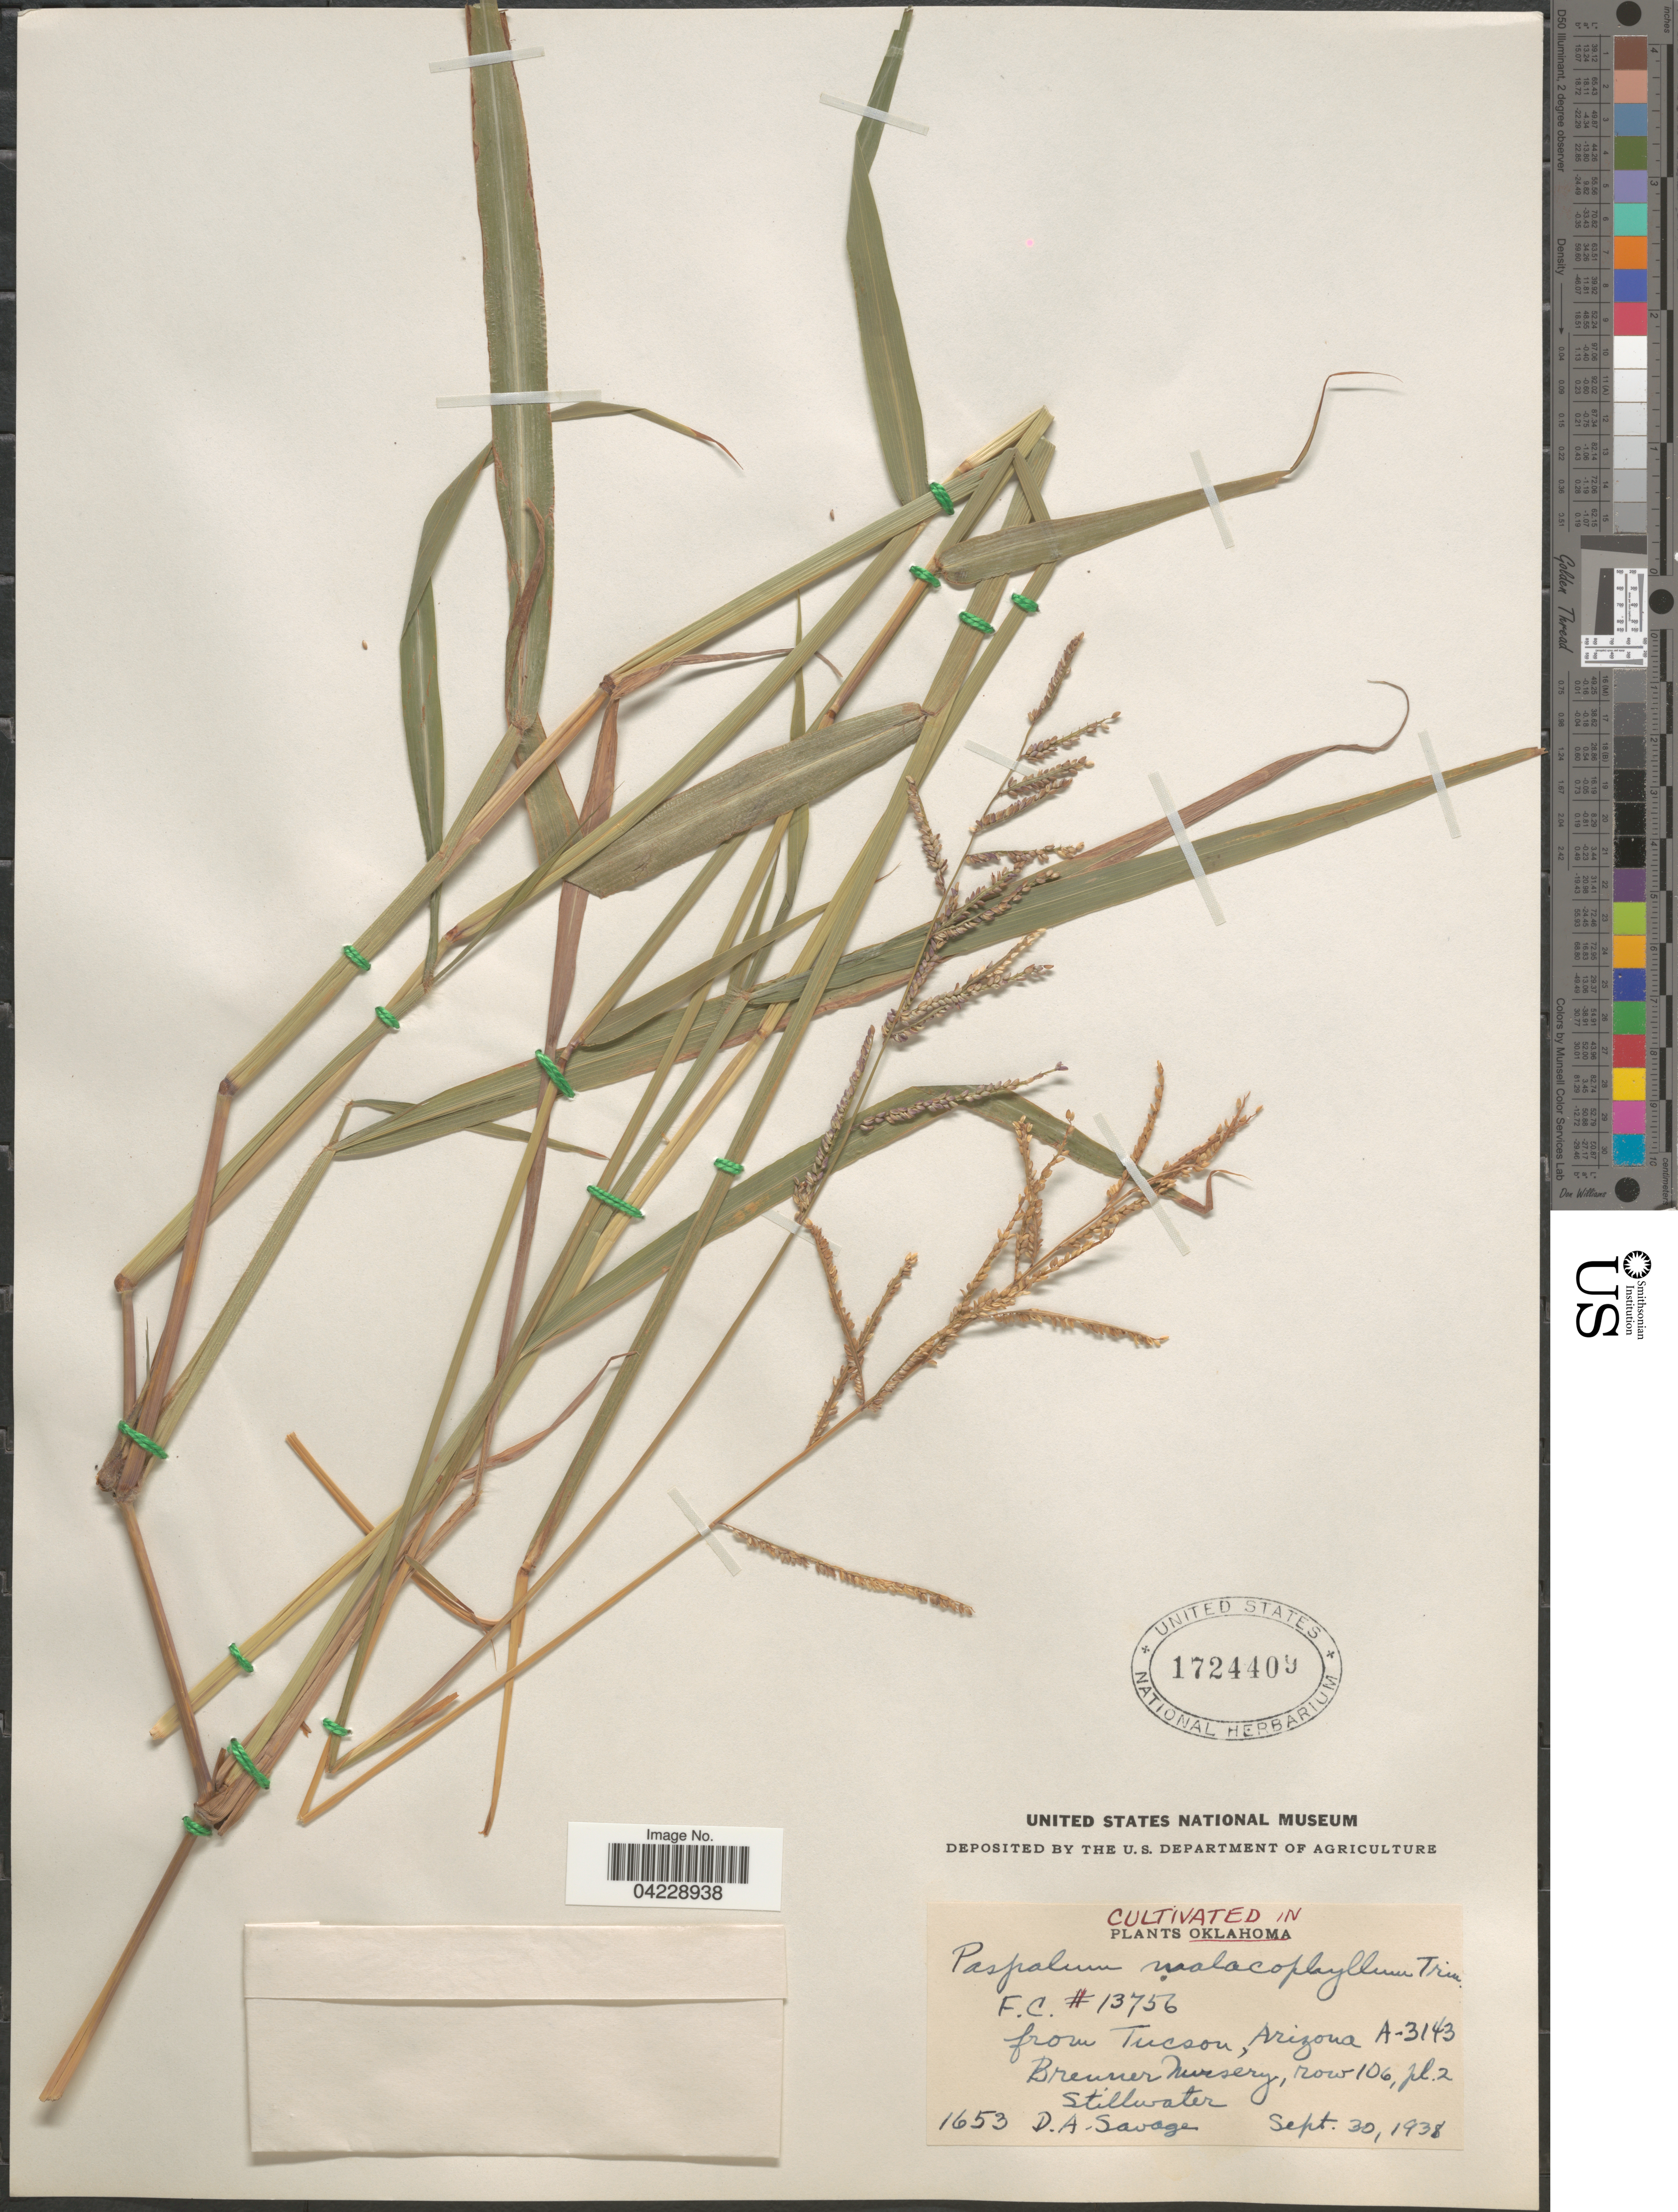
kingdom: Plantae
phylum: Tracheophyta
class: Liliopsida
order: Poales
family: Poaceae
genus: Paspalum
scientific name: Paspalum malacophyllum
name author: Trin.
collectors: D. Savage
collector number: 1653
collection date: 1938-09-30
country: United States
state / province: Oklahoma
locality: Brenner Nursery, row 106, pl. 2. Stillwater.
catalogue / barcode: US 1724409